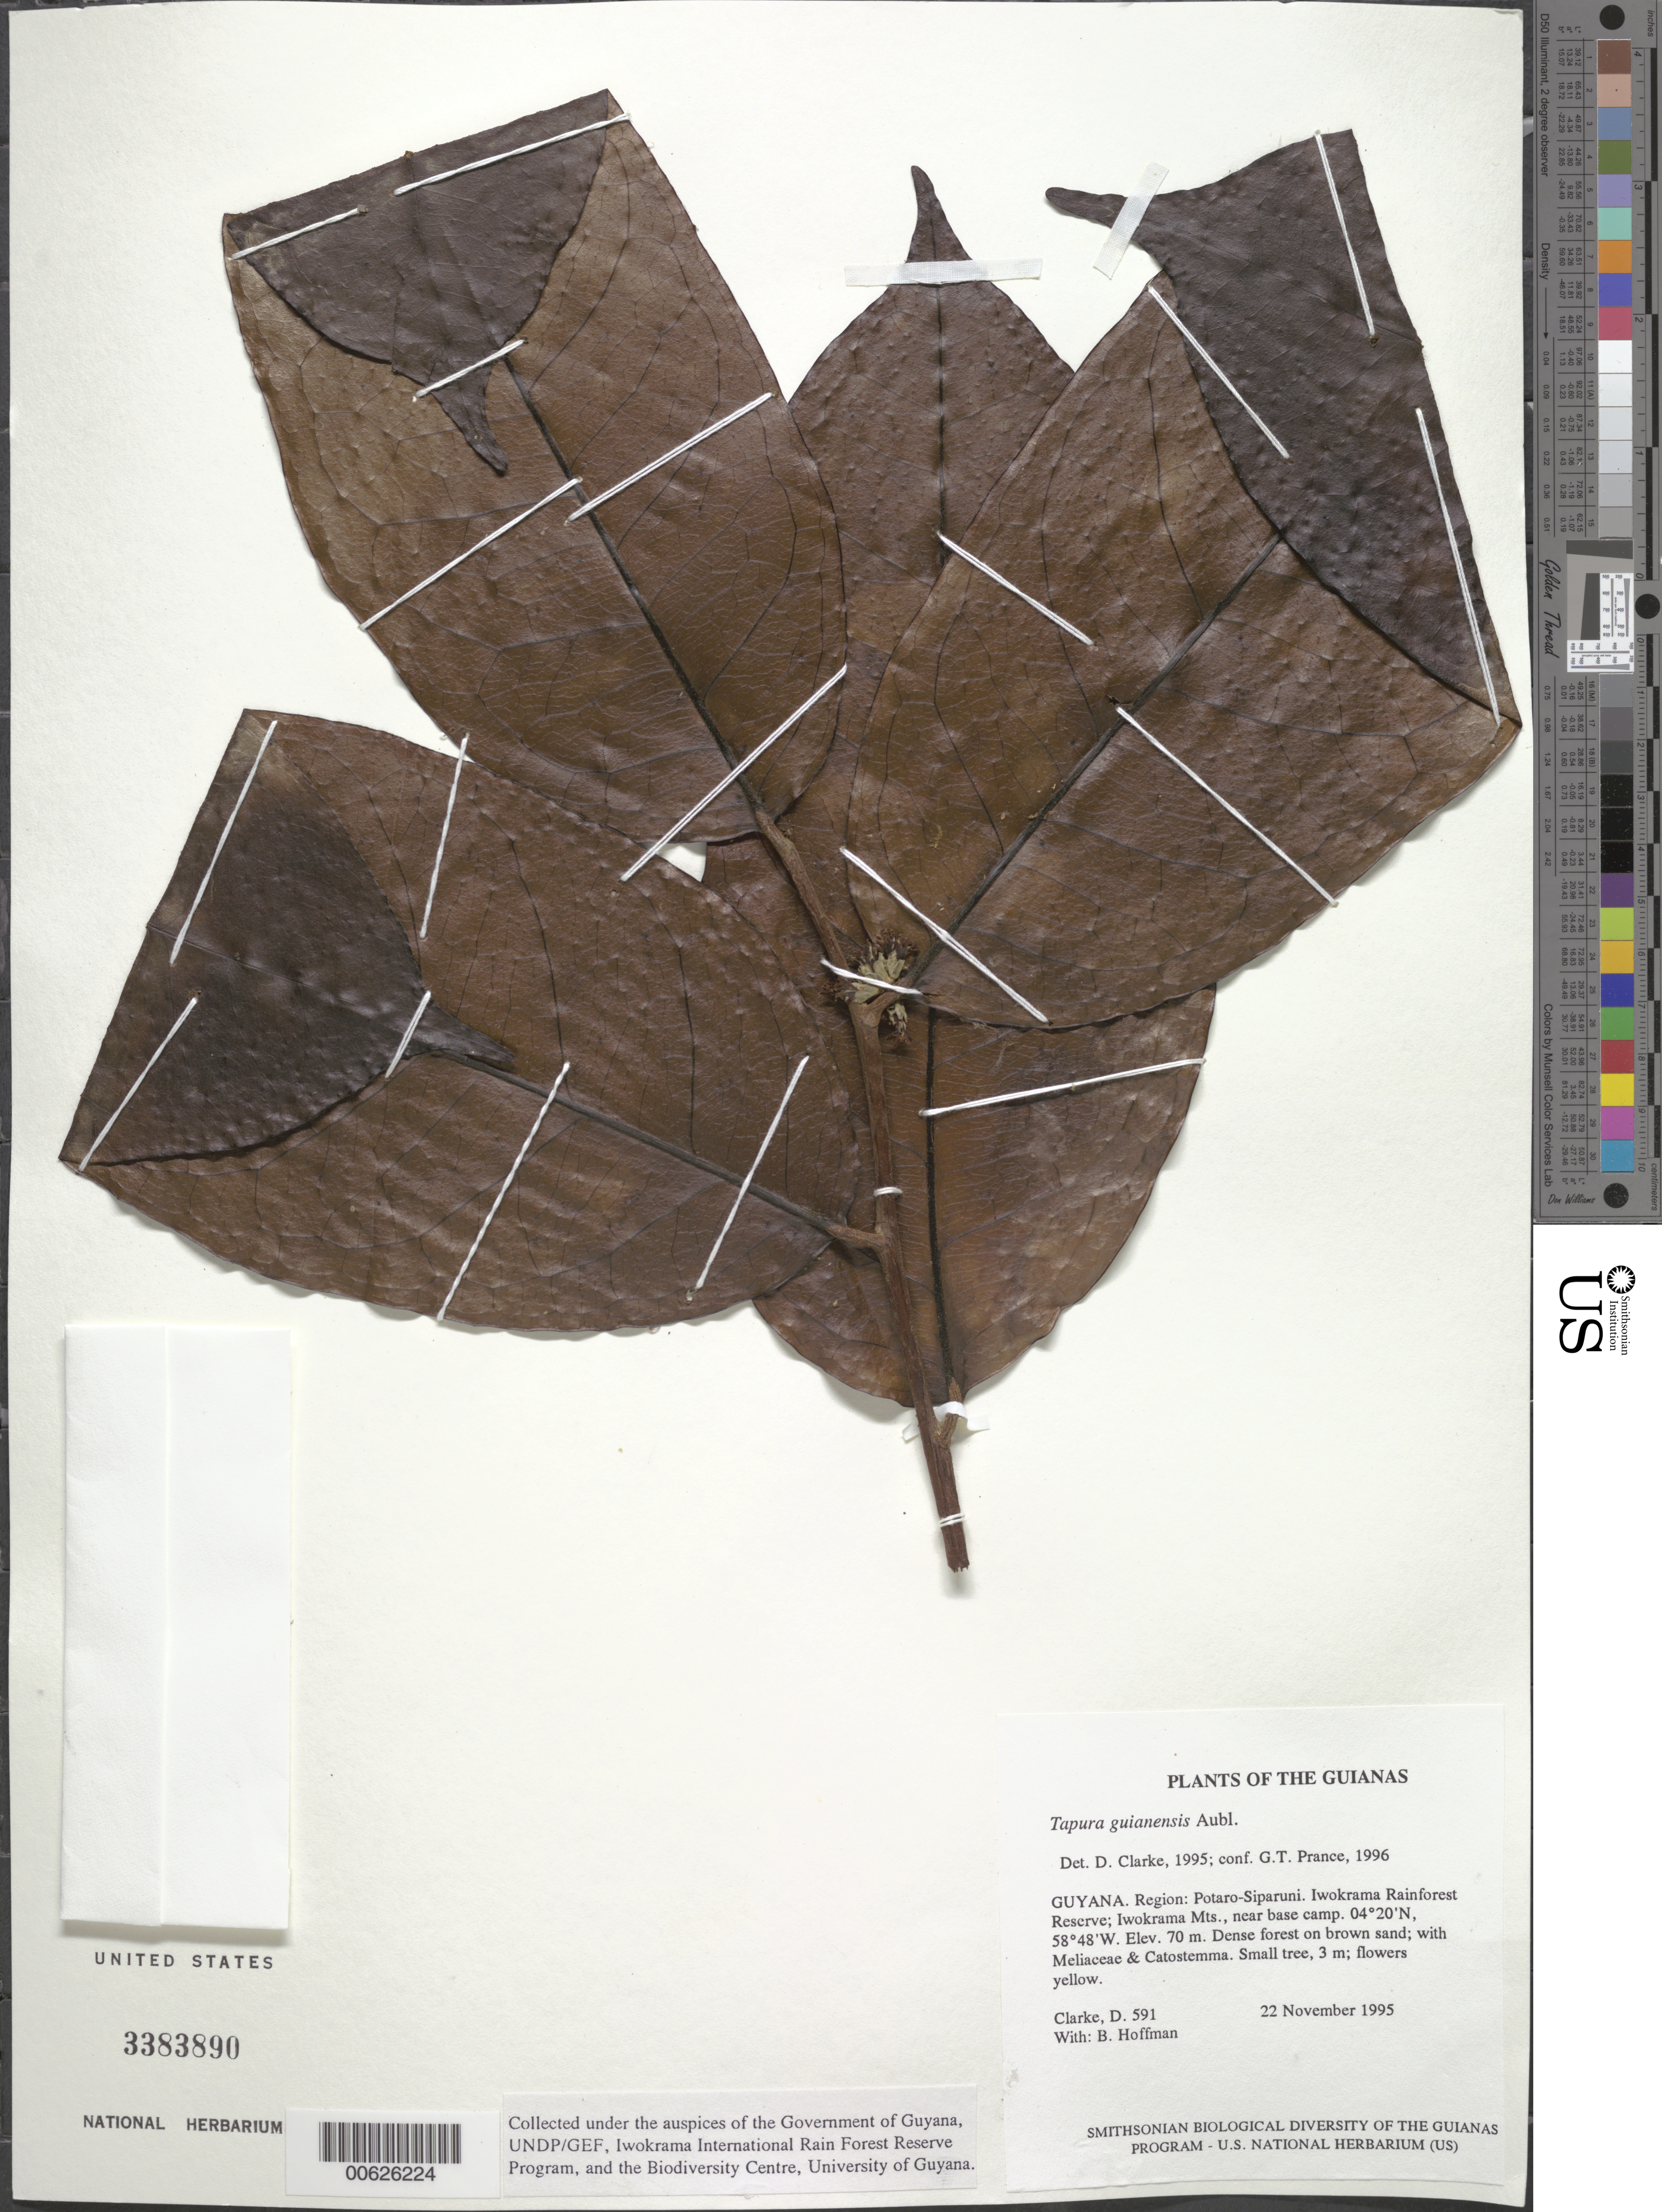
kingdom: Plantae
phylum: Tracheophyta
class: Magnoliopsida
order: Malpighiales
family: Dichapetalaceae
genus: Tapura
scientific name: Tapura guianensis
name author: Aubl.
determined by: Prance, G. T.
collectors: H. D. Clarke & B. Hoffman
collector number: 591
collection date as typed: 22 November 1995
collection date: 1995-11-22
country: Guyana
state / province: Potaro-Siparuni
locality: Iwokrama Rainforest Reserve; Iwokrama Mts., near base camp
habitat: Dense forest on brown sand; with Meliaceae & Catostemma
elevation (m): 70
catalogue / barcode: US 3383890